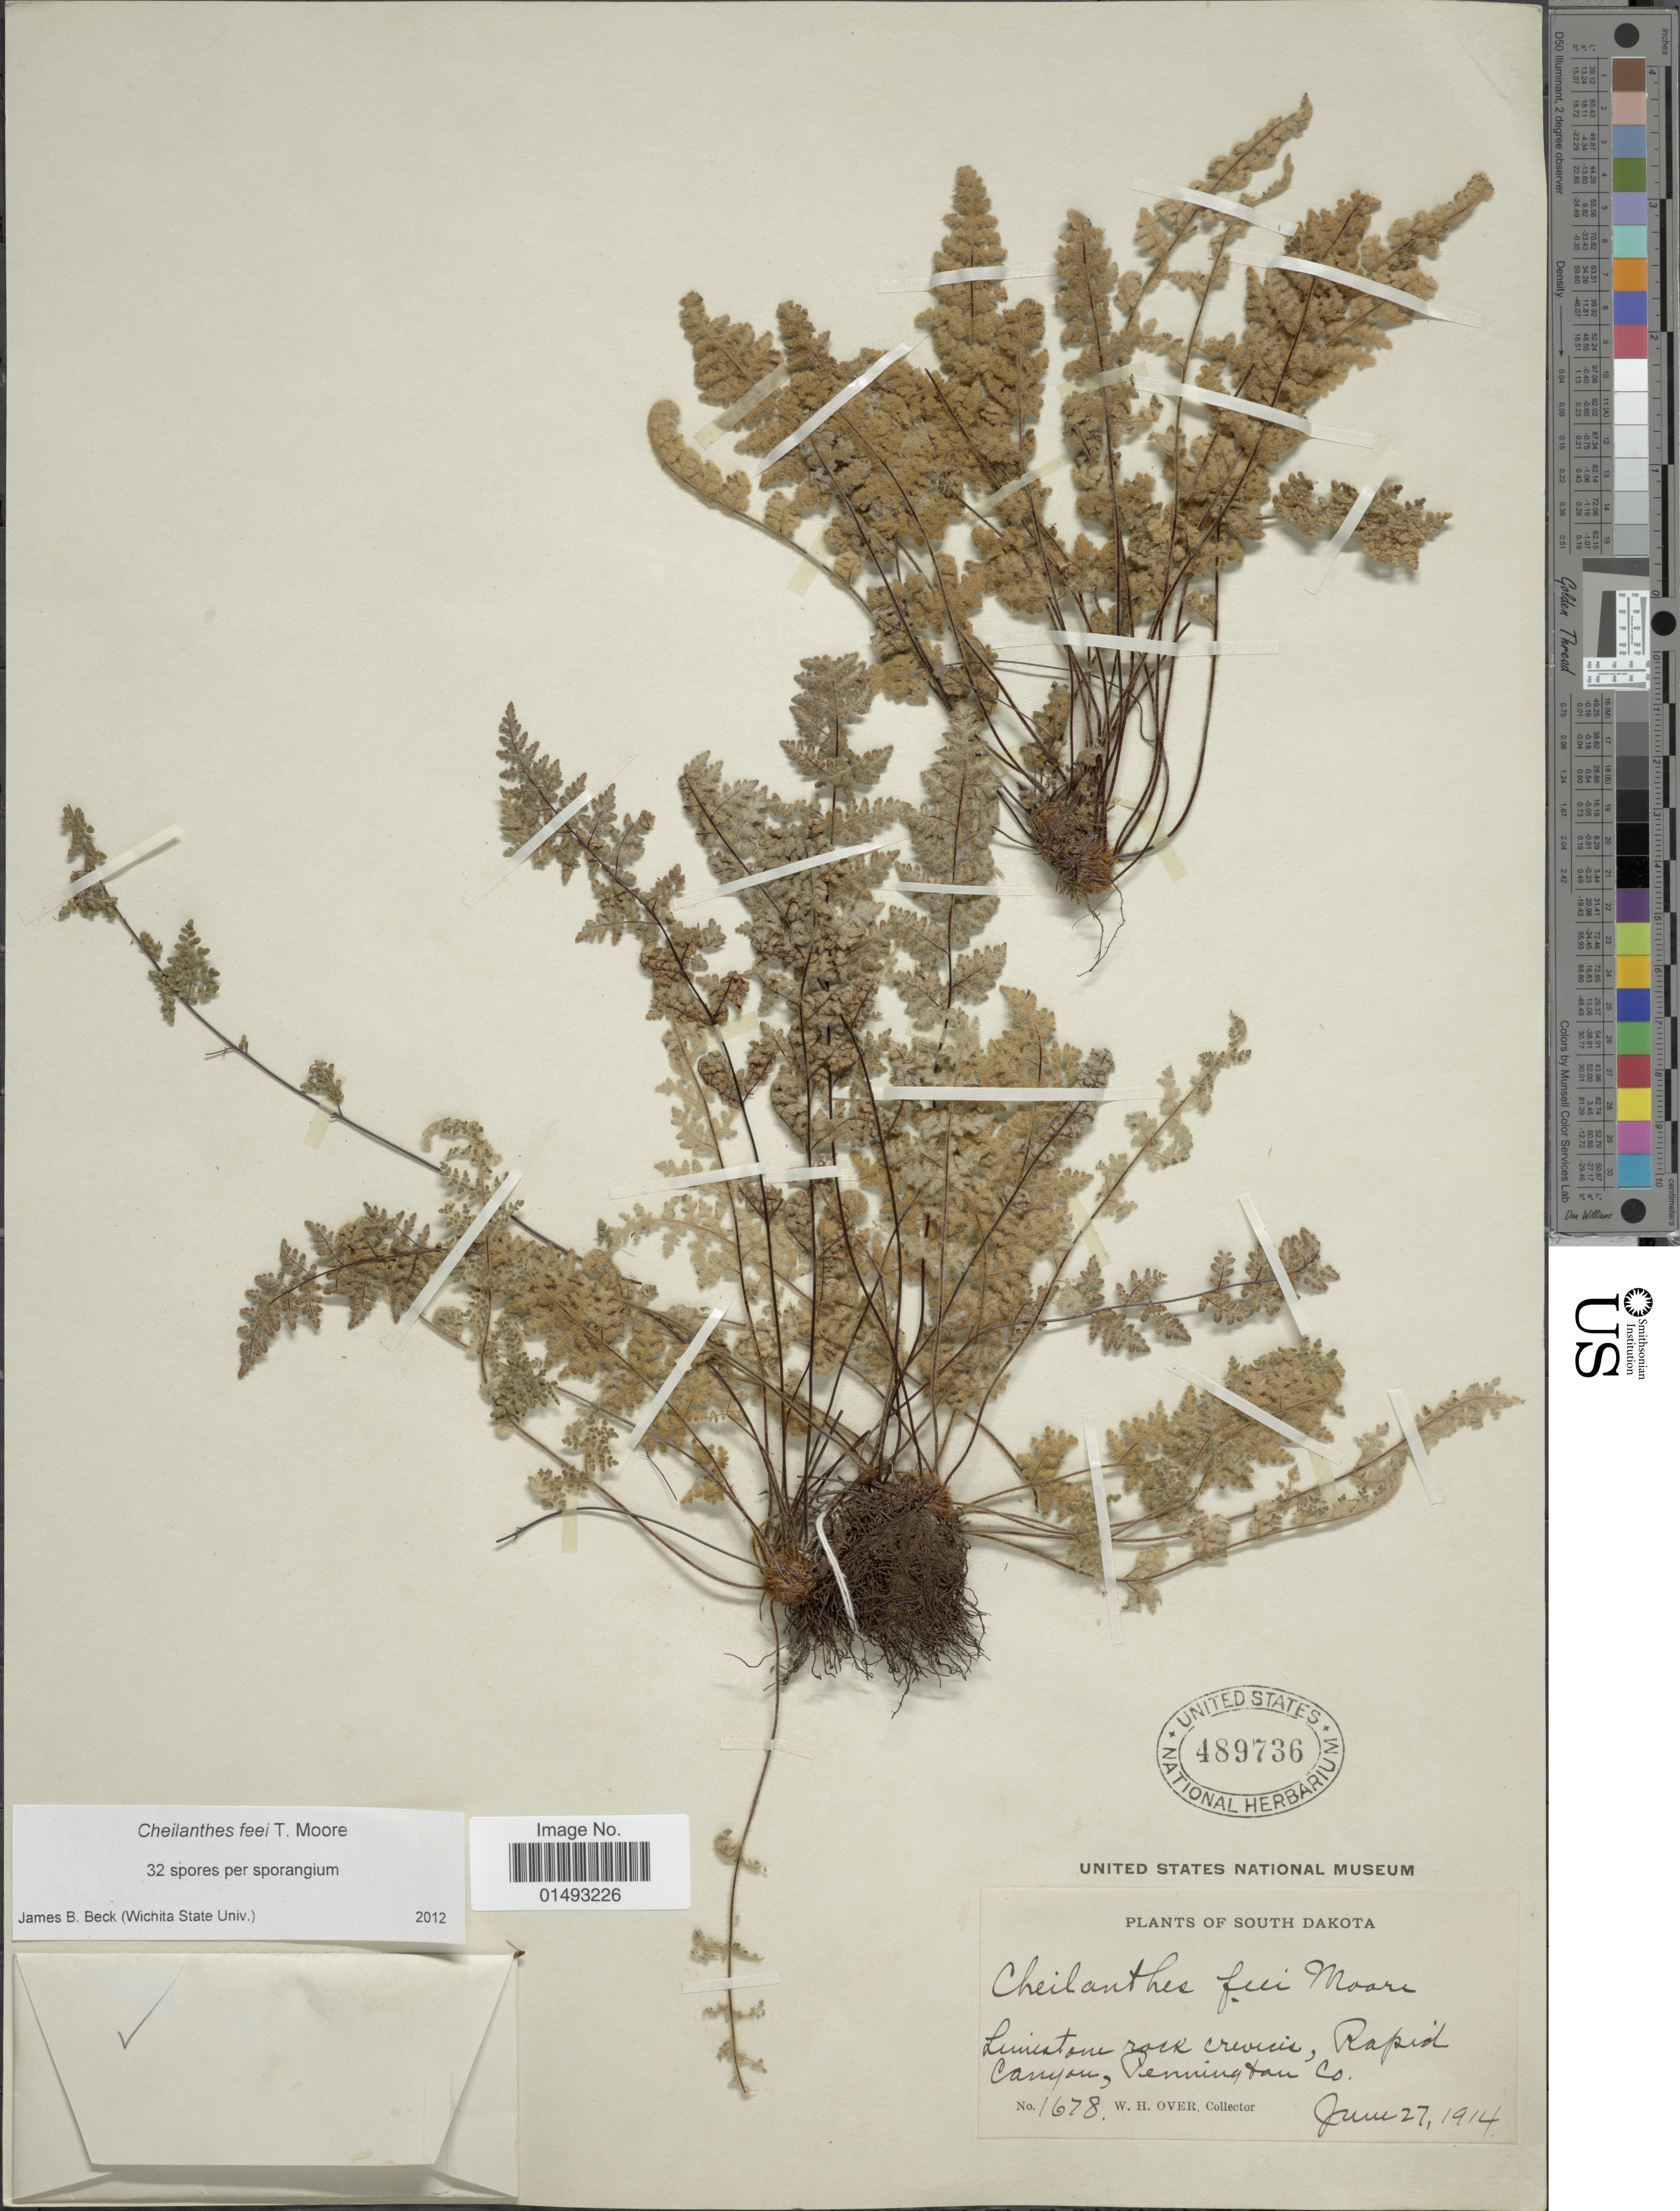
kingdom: Plantae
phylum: Tracheophyta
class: Polypodiopsida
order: Polypodiales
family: Pteridaceae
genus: Myriopteris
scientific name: Myriopteris gracilis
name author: Fée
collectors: W. Over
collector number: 1678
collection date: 1914-06-27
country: United States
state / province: South Dakota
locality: Limestone rock crevices, Rapid canyon, Pennington Co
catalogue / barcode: US 489736